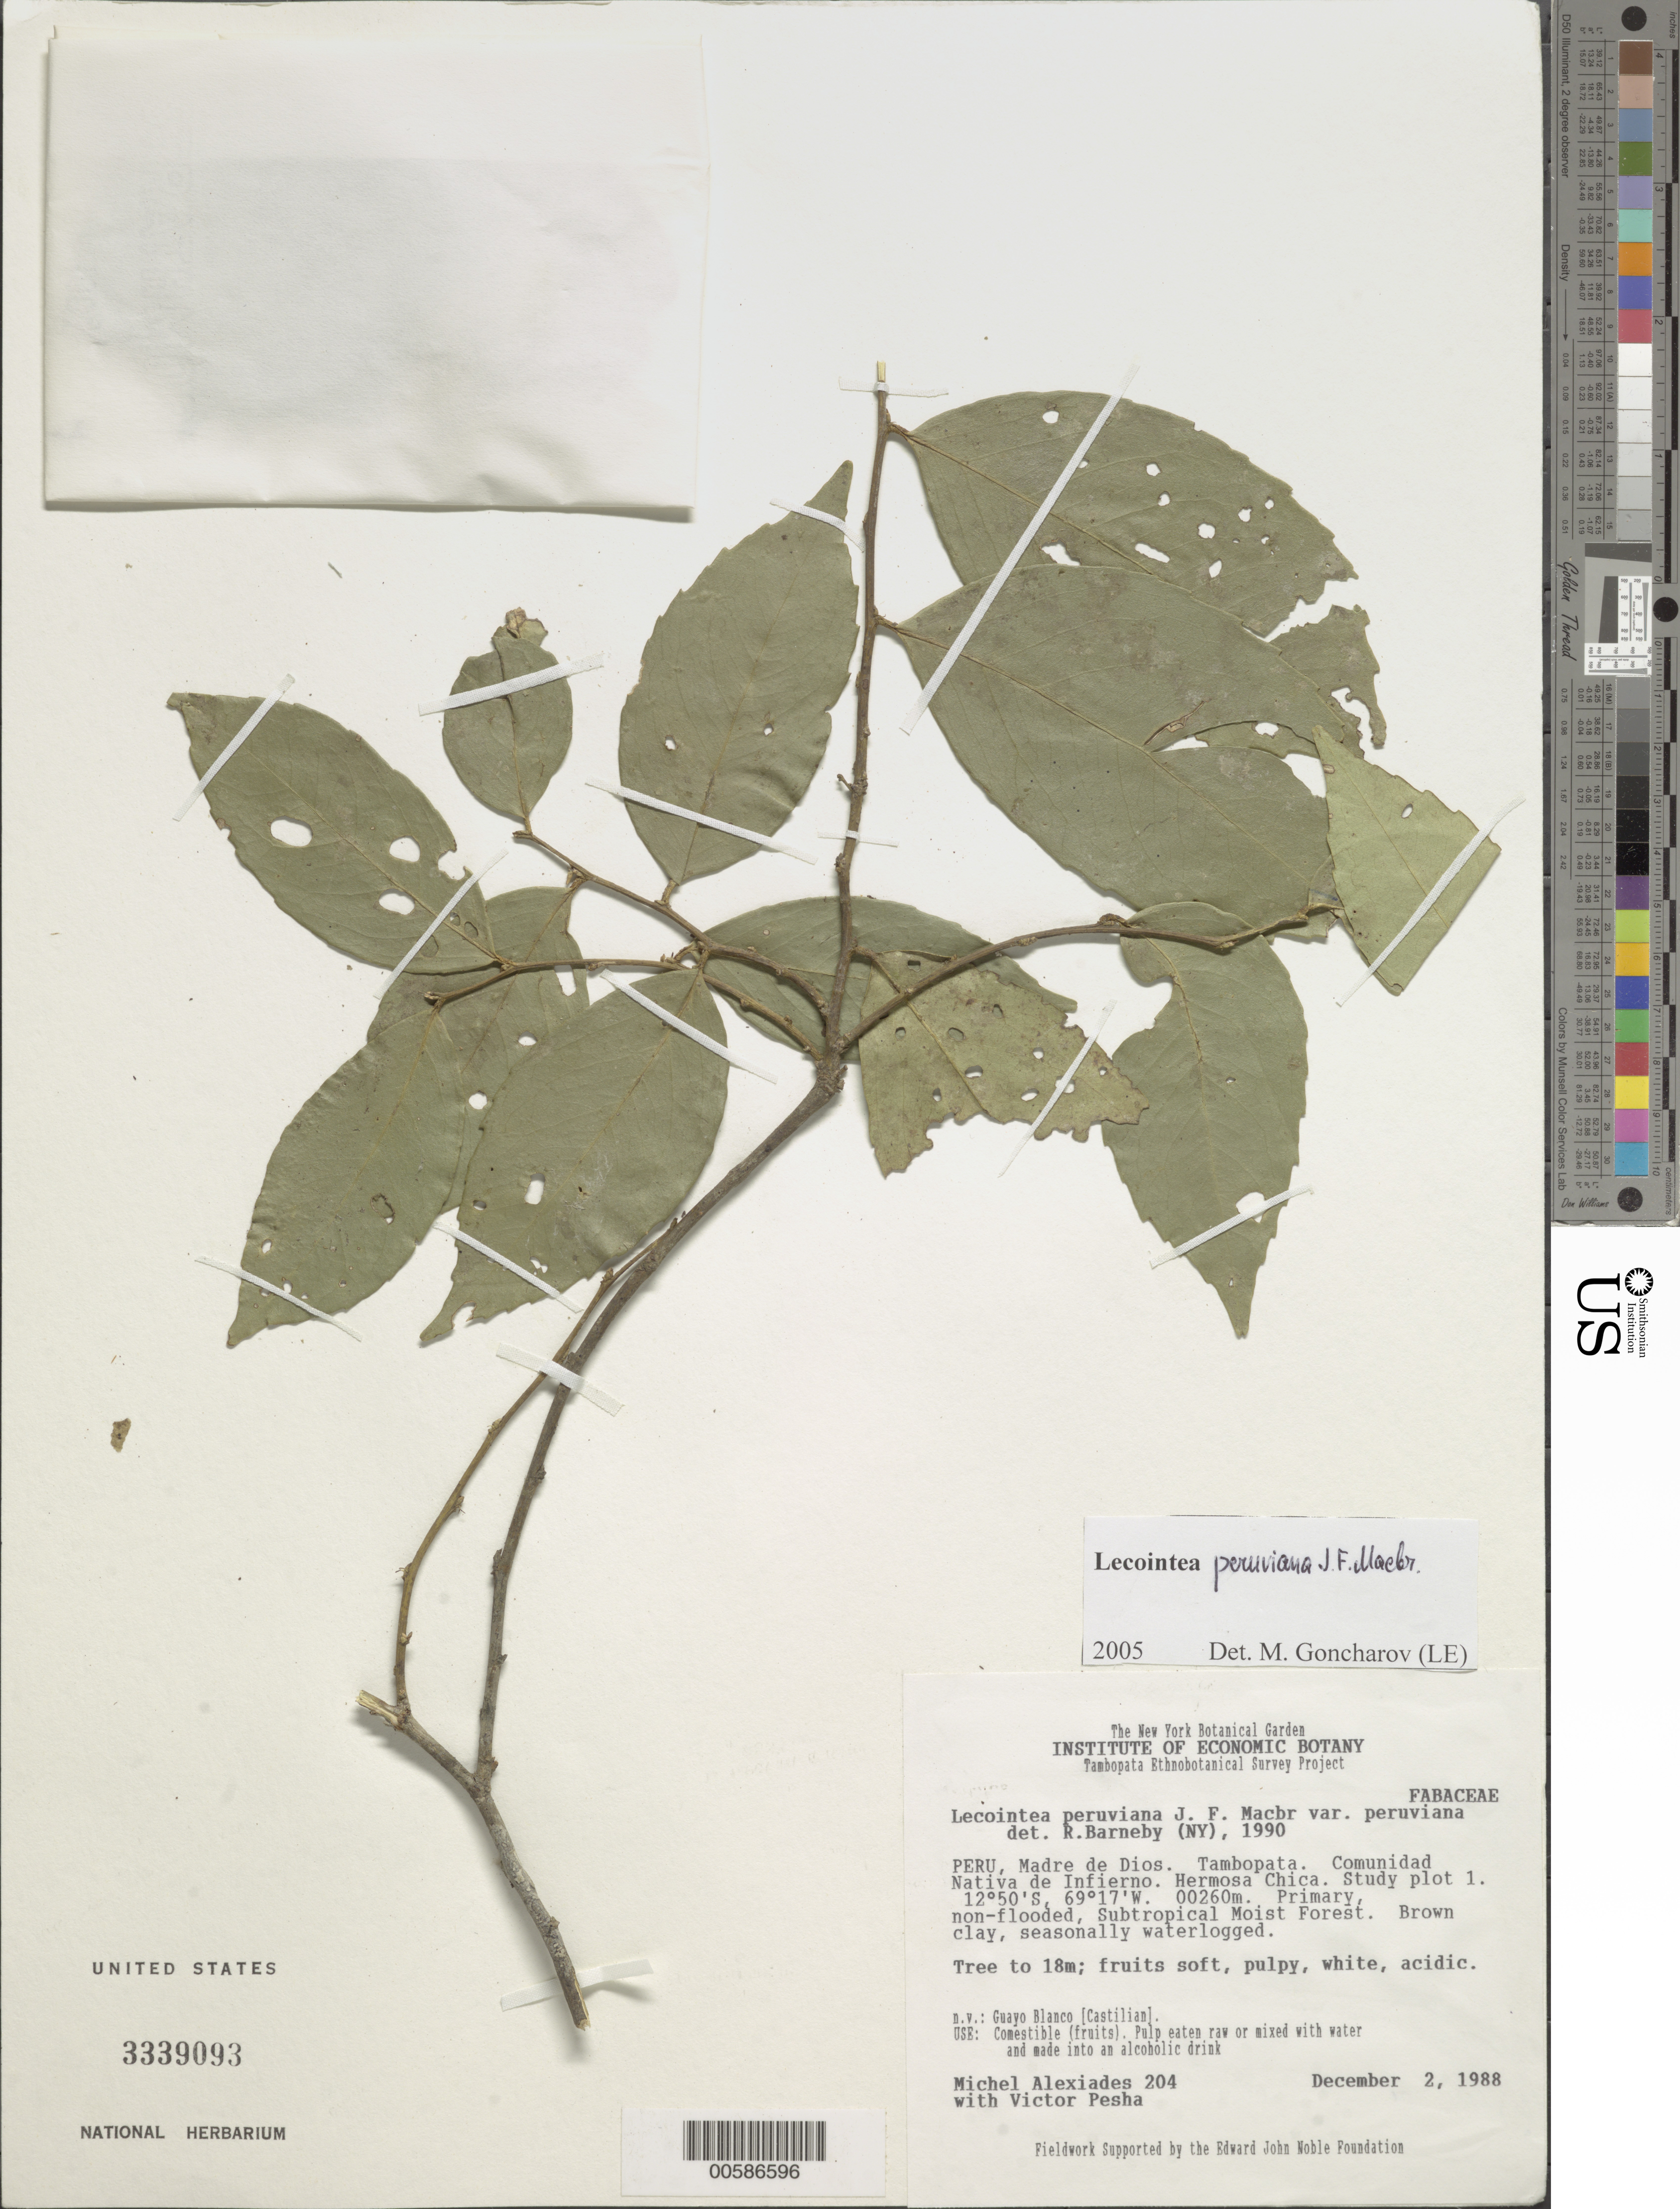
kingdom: Plantae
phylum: Tracheophyta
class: Magnoliopsida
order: Fabales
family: Fabaceae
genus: Lecointea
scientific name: Lecointea peruviana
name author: Standl. ex J.F. Macbr.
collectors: M. Alexiades & V. Pesha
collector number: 204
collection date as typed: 02 Dec 1988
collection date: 1988-12-02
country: Peru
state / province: Madre de Dios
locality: Tambopata, comunidad nativa de infierno, hermos chica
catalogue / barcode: US 3339093